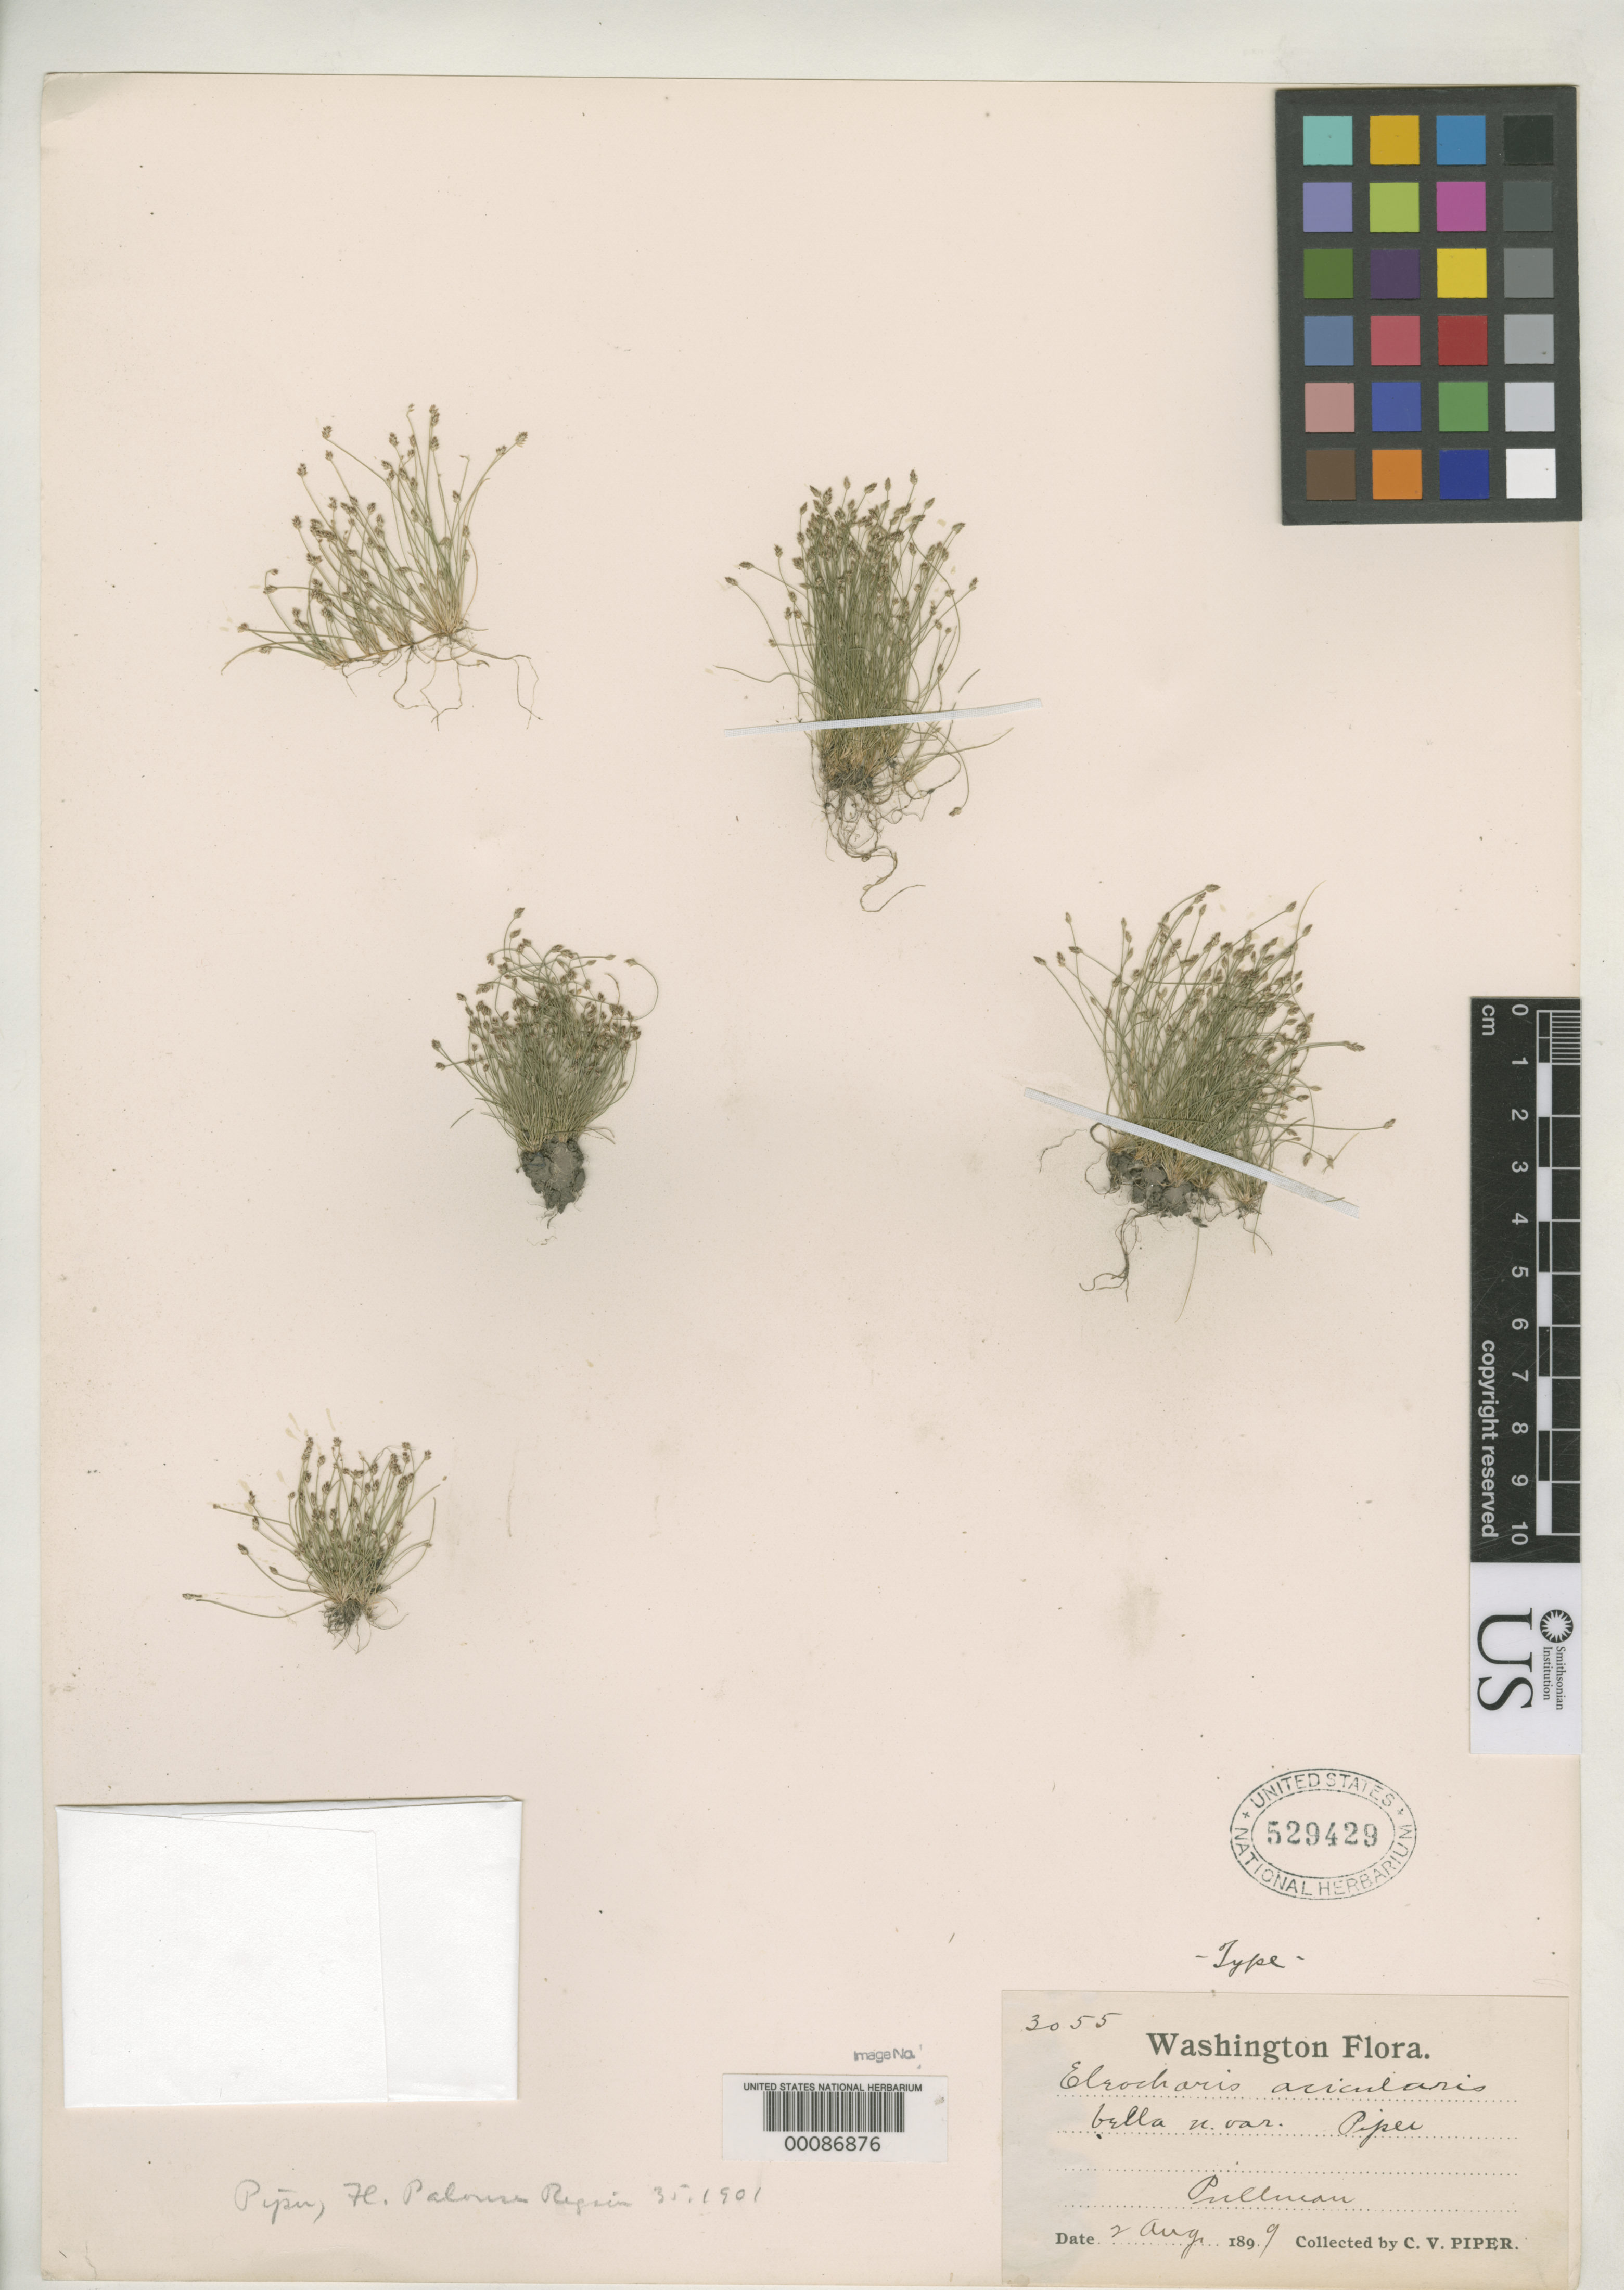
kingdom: Plantae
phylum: Tracheophyta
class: Liliopsida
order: Poales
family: Cyperaceae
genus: Eleocharis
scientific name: Eleocharis acicularis var. bella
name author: Piper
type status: Holotype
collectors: C. V. Piper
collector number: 3055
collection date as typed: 02 Aug 1899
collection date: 1899-08-02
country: United States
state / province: Washington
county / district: Whitman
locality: Pullman.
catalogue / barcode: US 529429